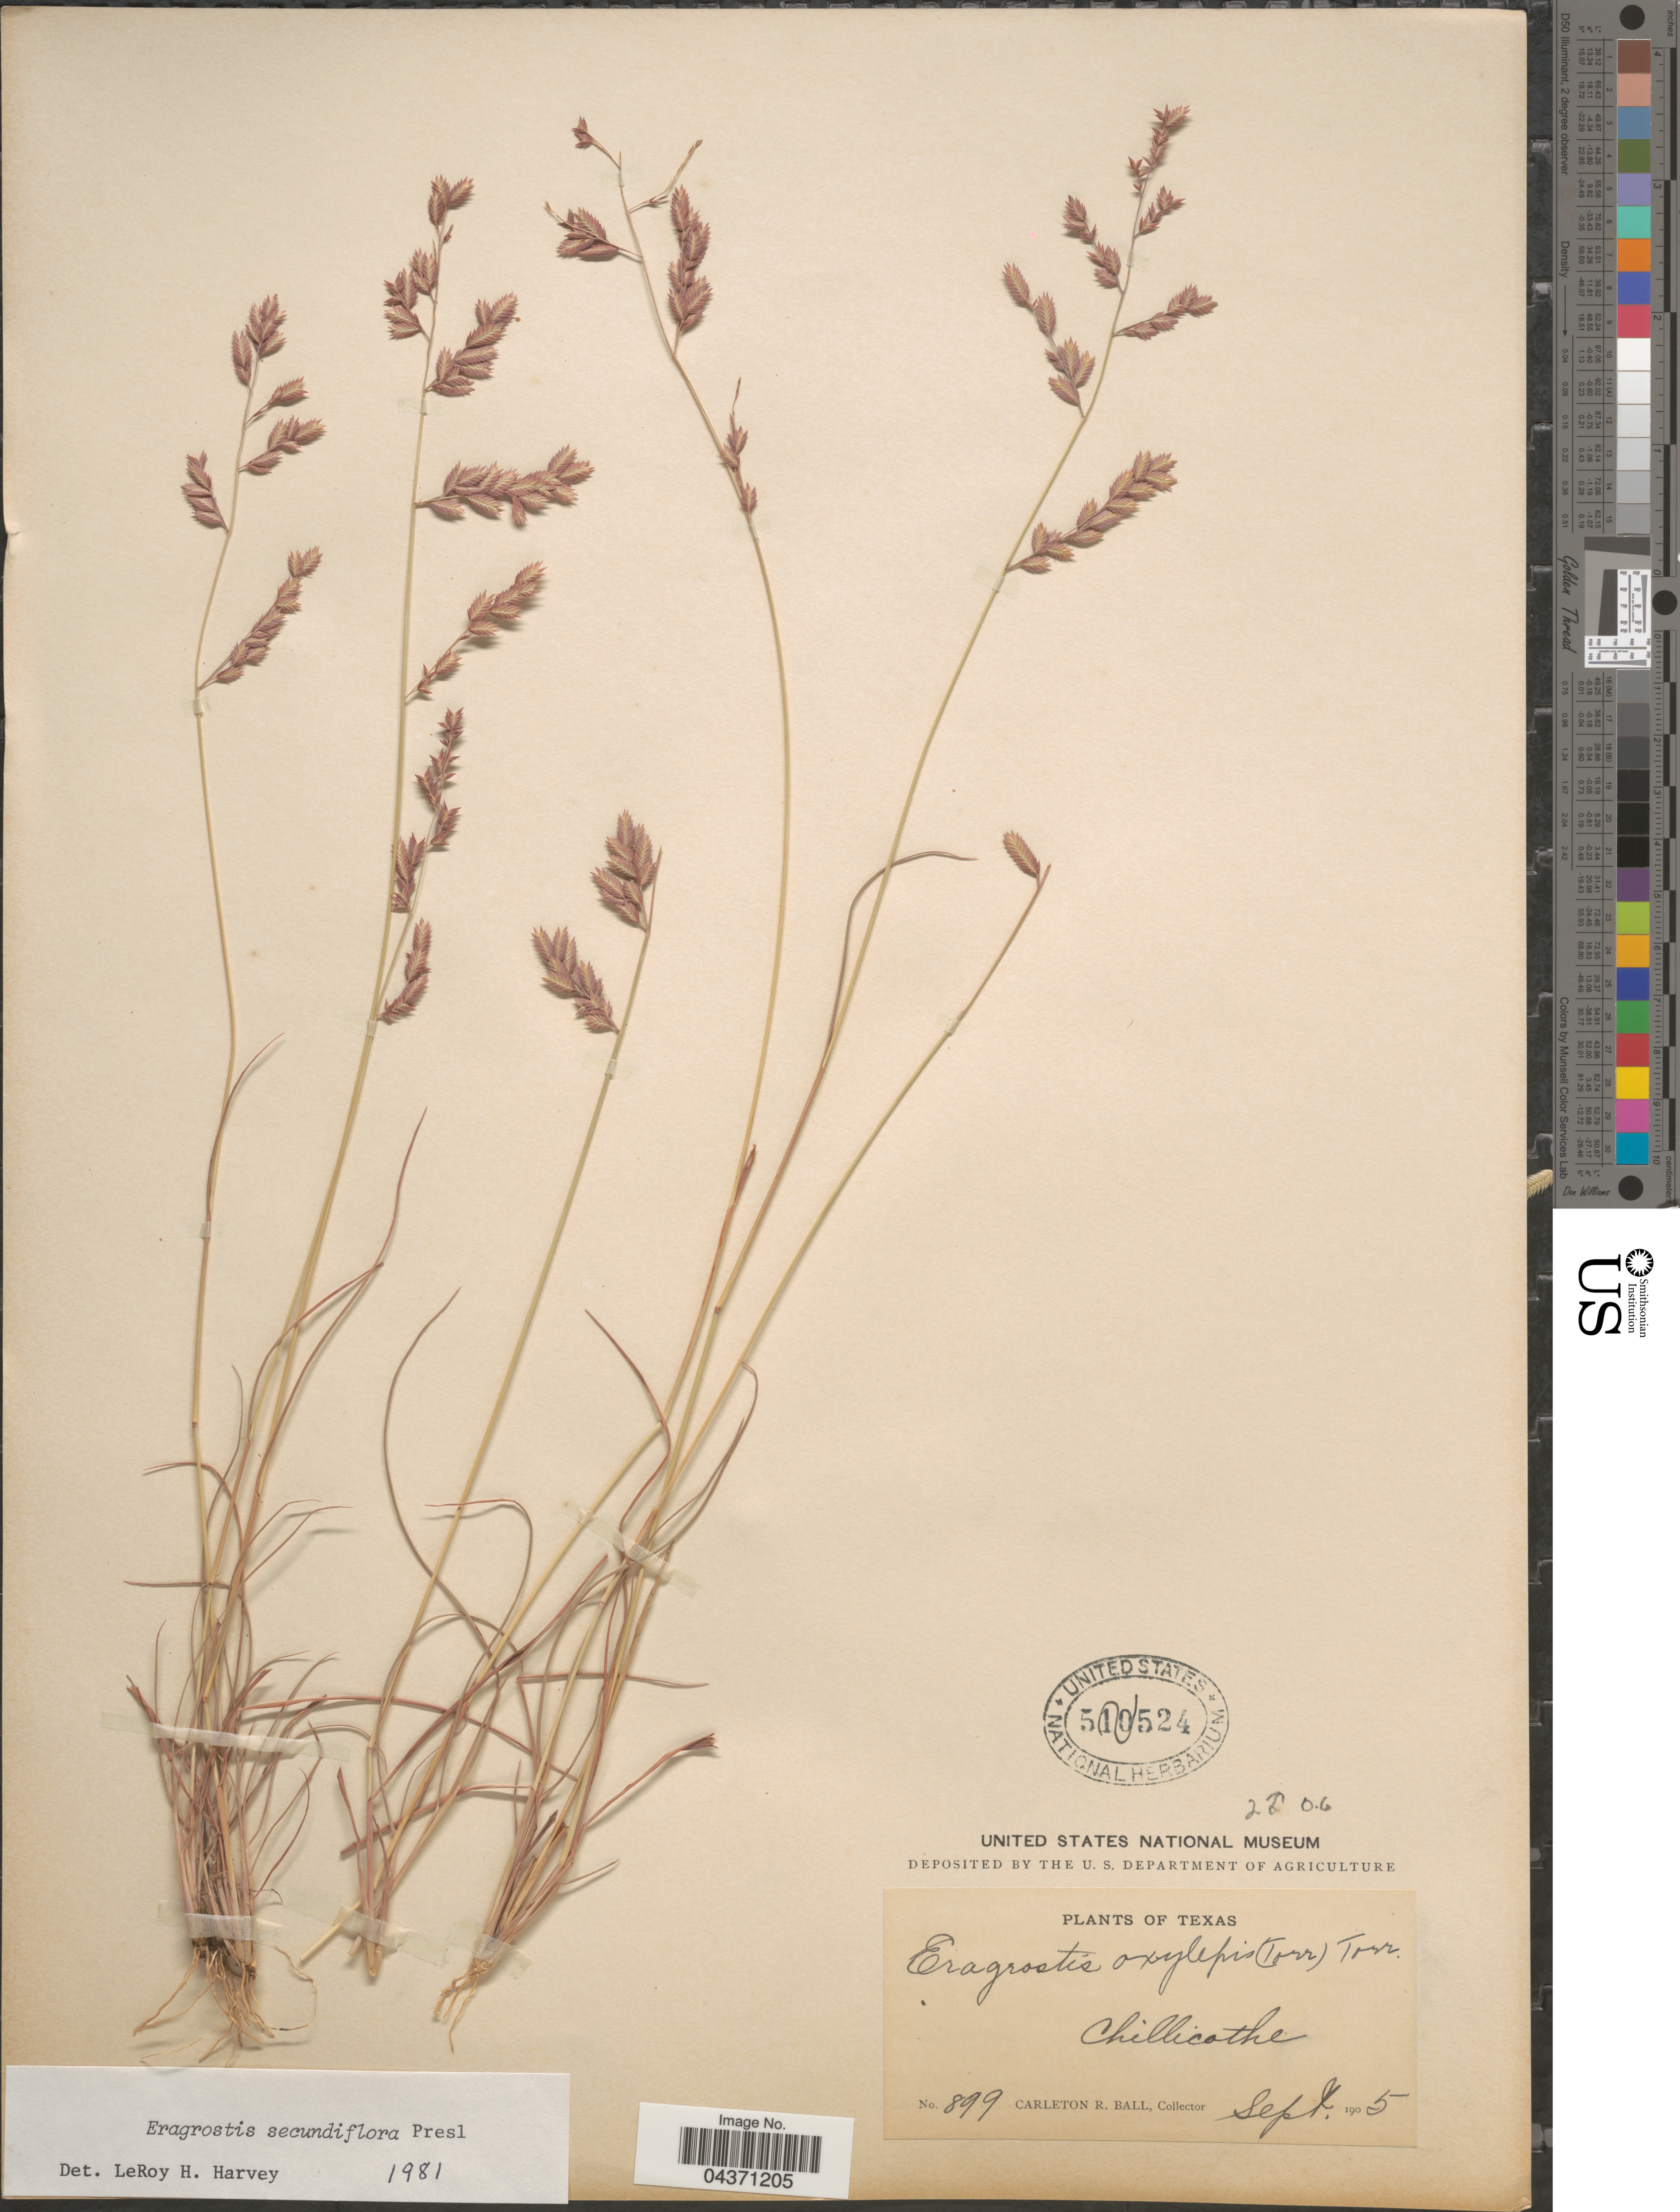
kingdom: Plantae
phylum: Tracheophyta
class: Liliopsida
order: Poales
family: Poaceae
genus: Eragrostis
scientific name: Eragrostis secundiflora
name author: J. Presl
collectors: C. R. Ball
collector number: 899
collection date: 1905-09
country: United States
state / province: Texas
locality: Chillicothe.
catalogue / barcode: US 501524